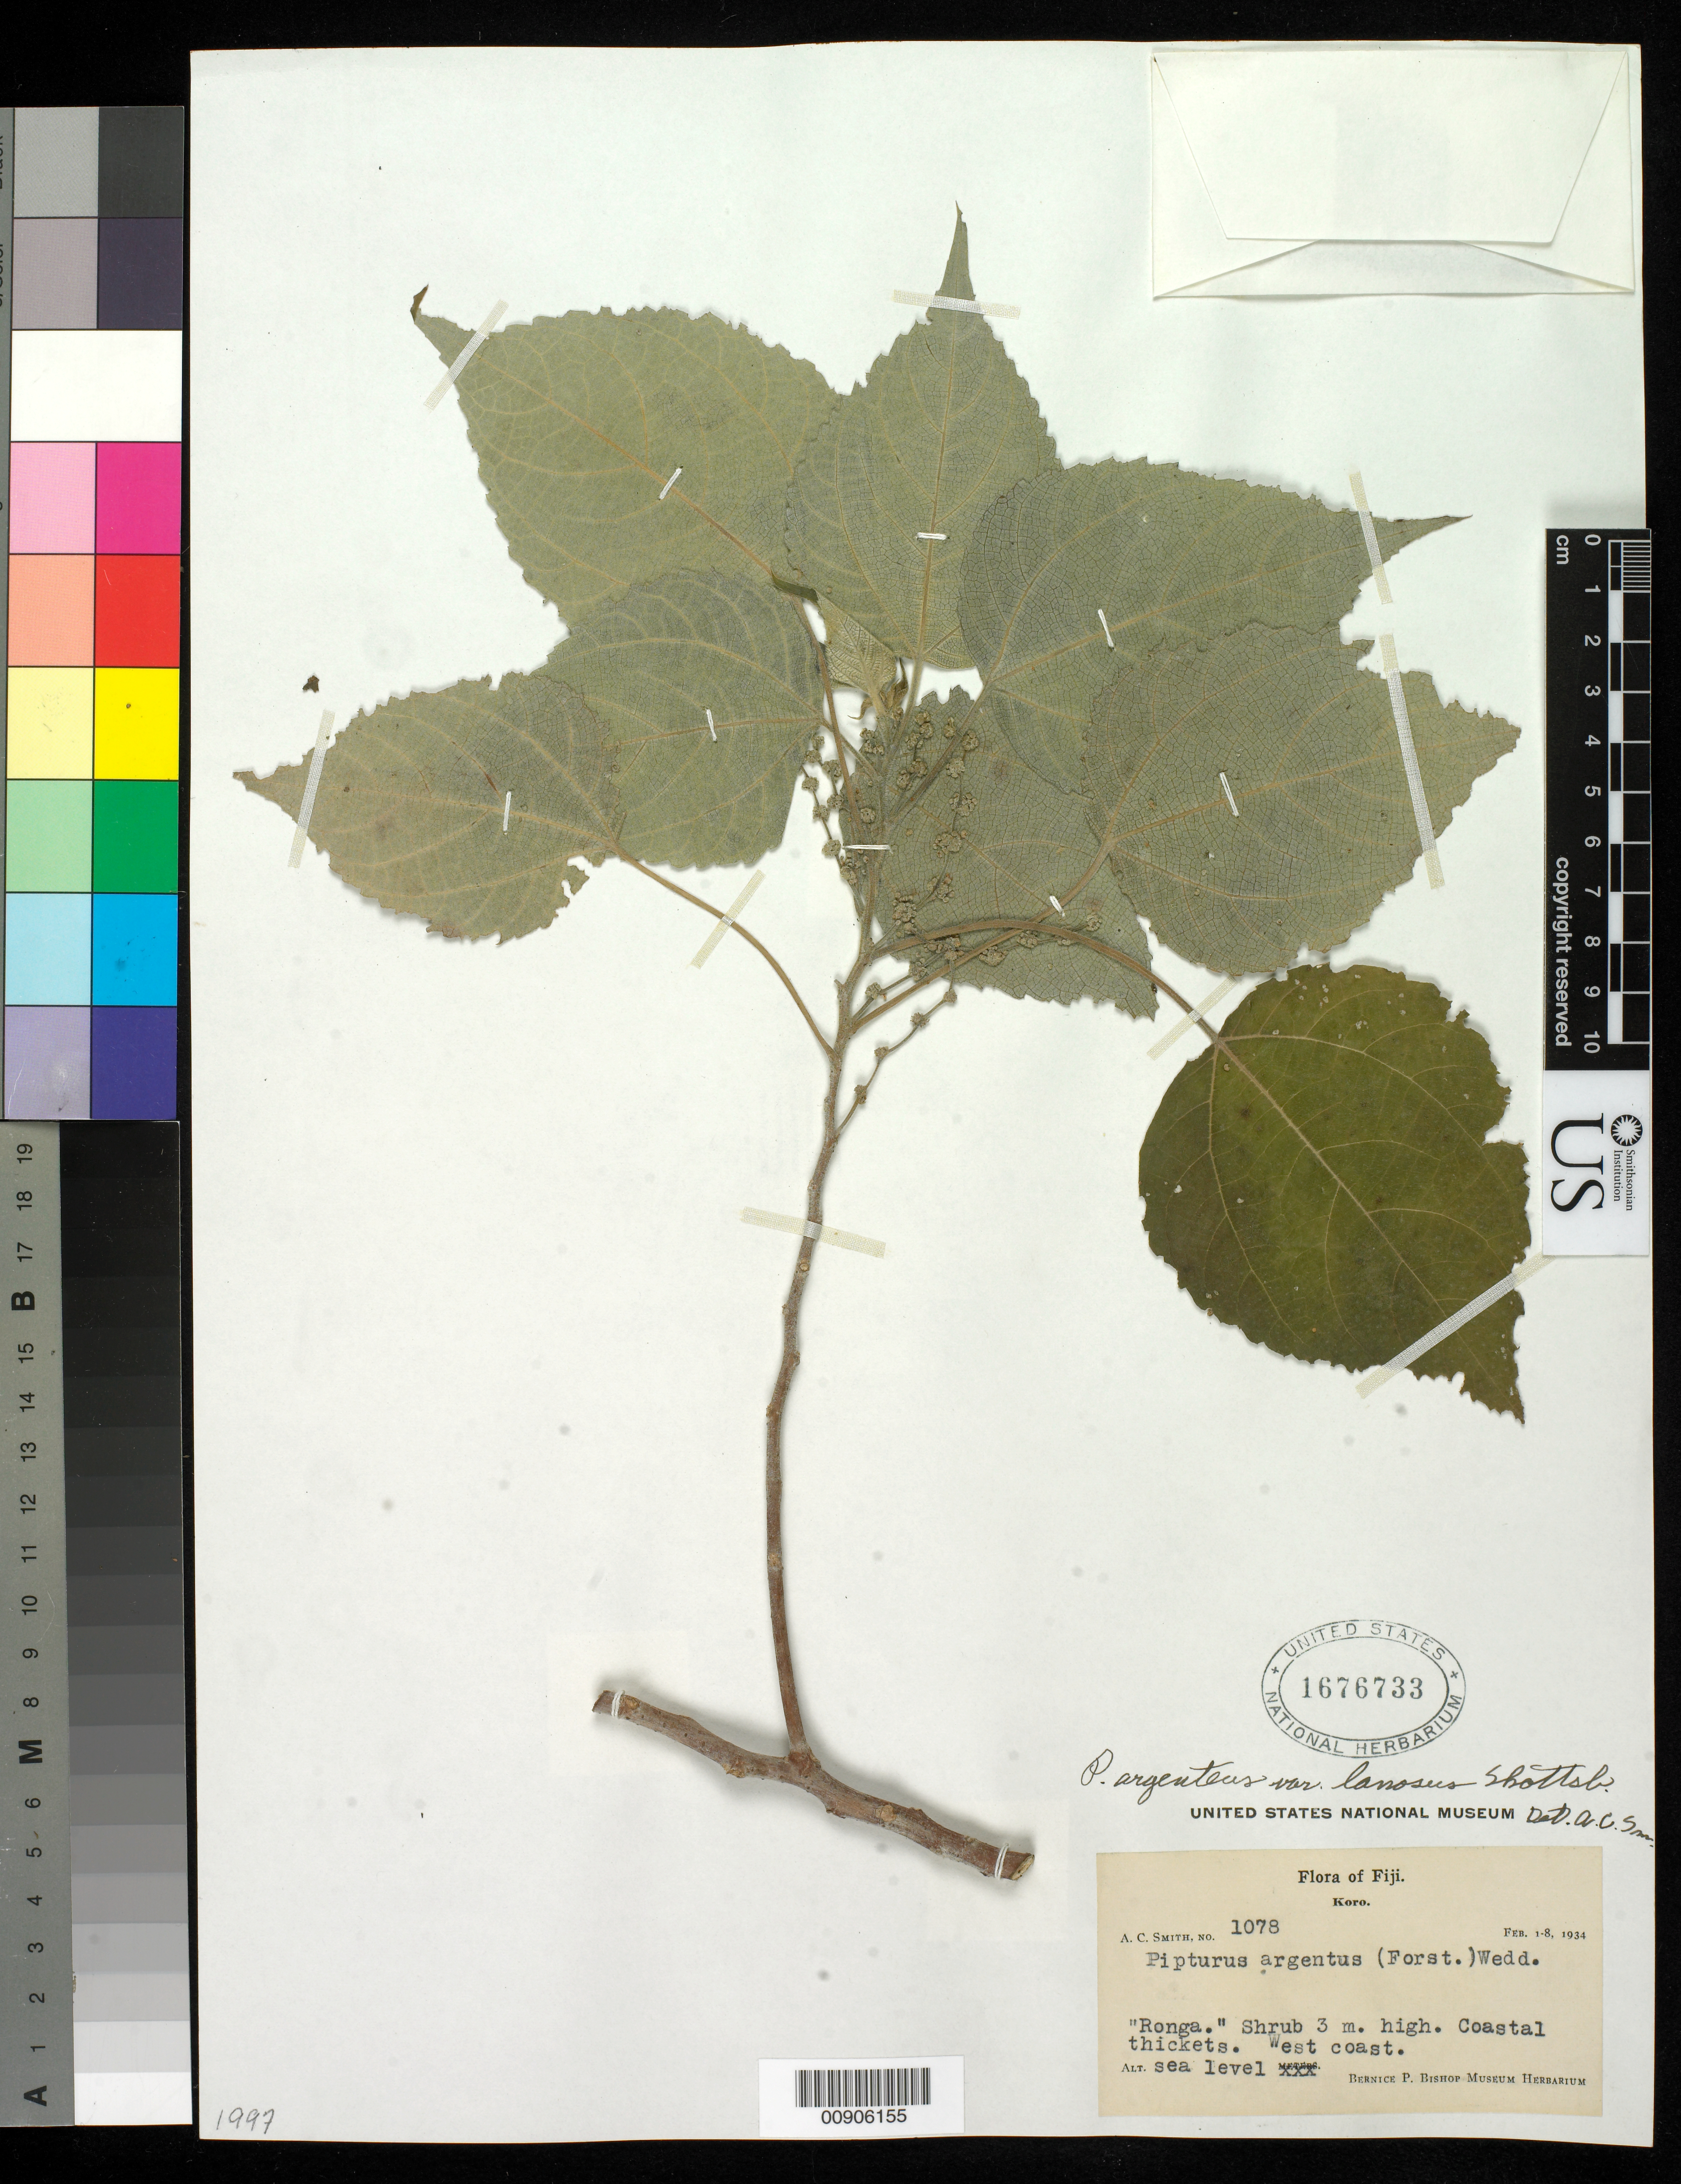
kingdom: Plantae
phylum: Tracheophyta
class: Magnoliopsida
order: Rosales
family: Urticaceae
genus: Pipturus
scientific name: Pipturus argenteus var. lanosus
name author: Schott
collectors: C. A. Smith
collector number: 1078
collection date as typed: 01 Feb 1934 to 08 Feb 1934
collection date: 1934-02-01/1934-02-08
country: Fiji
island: Koro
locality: Coastal thickets. West coast.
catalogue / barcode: US 1676733